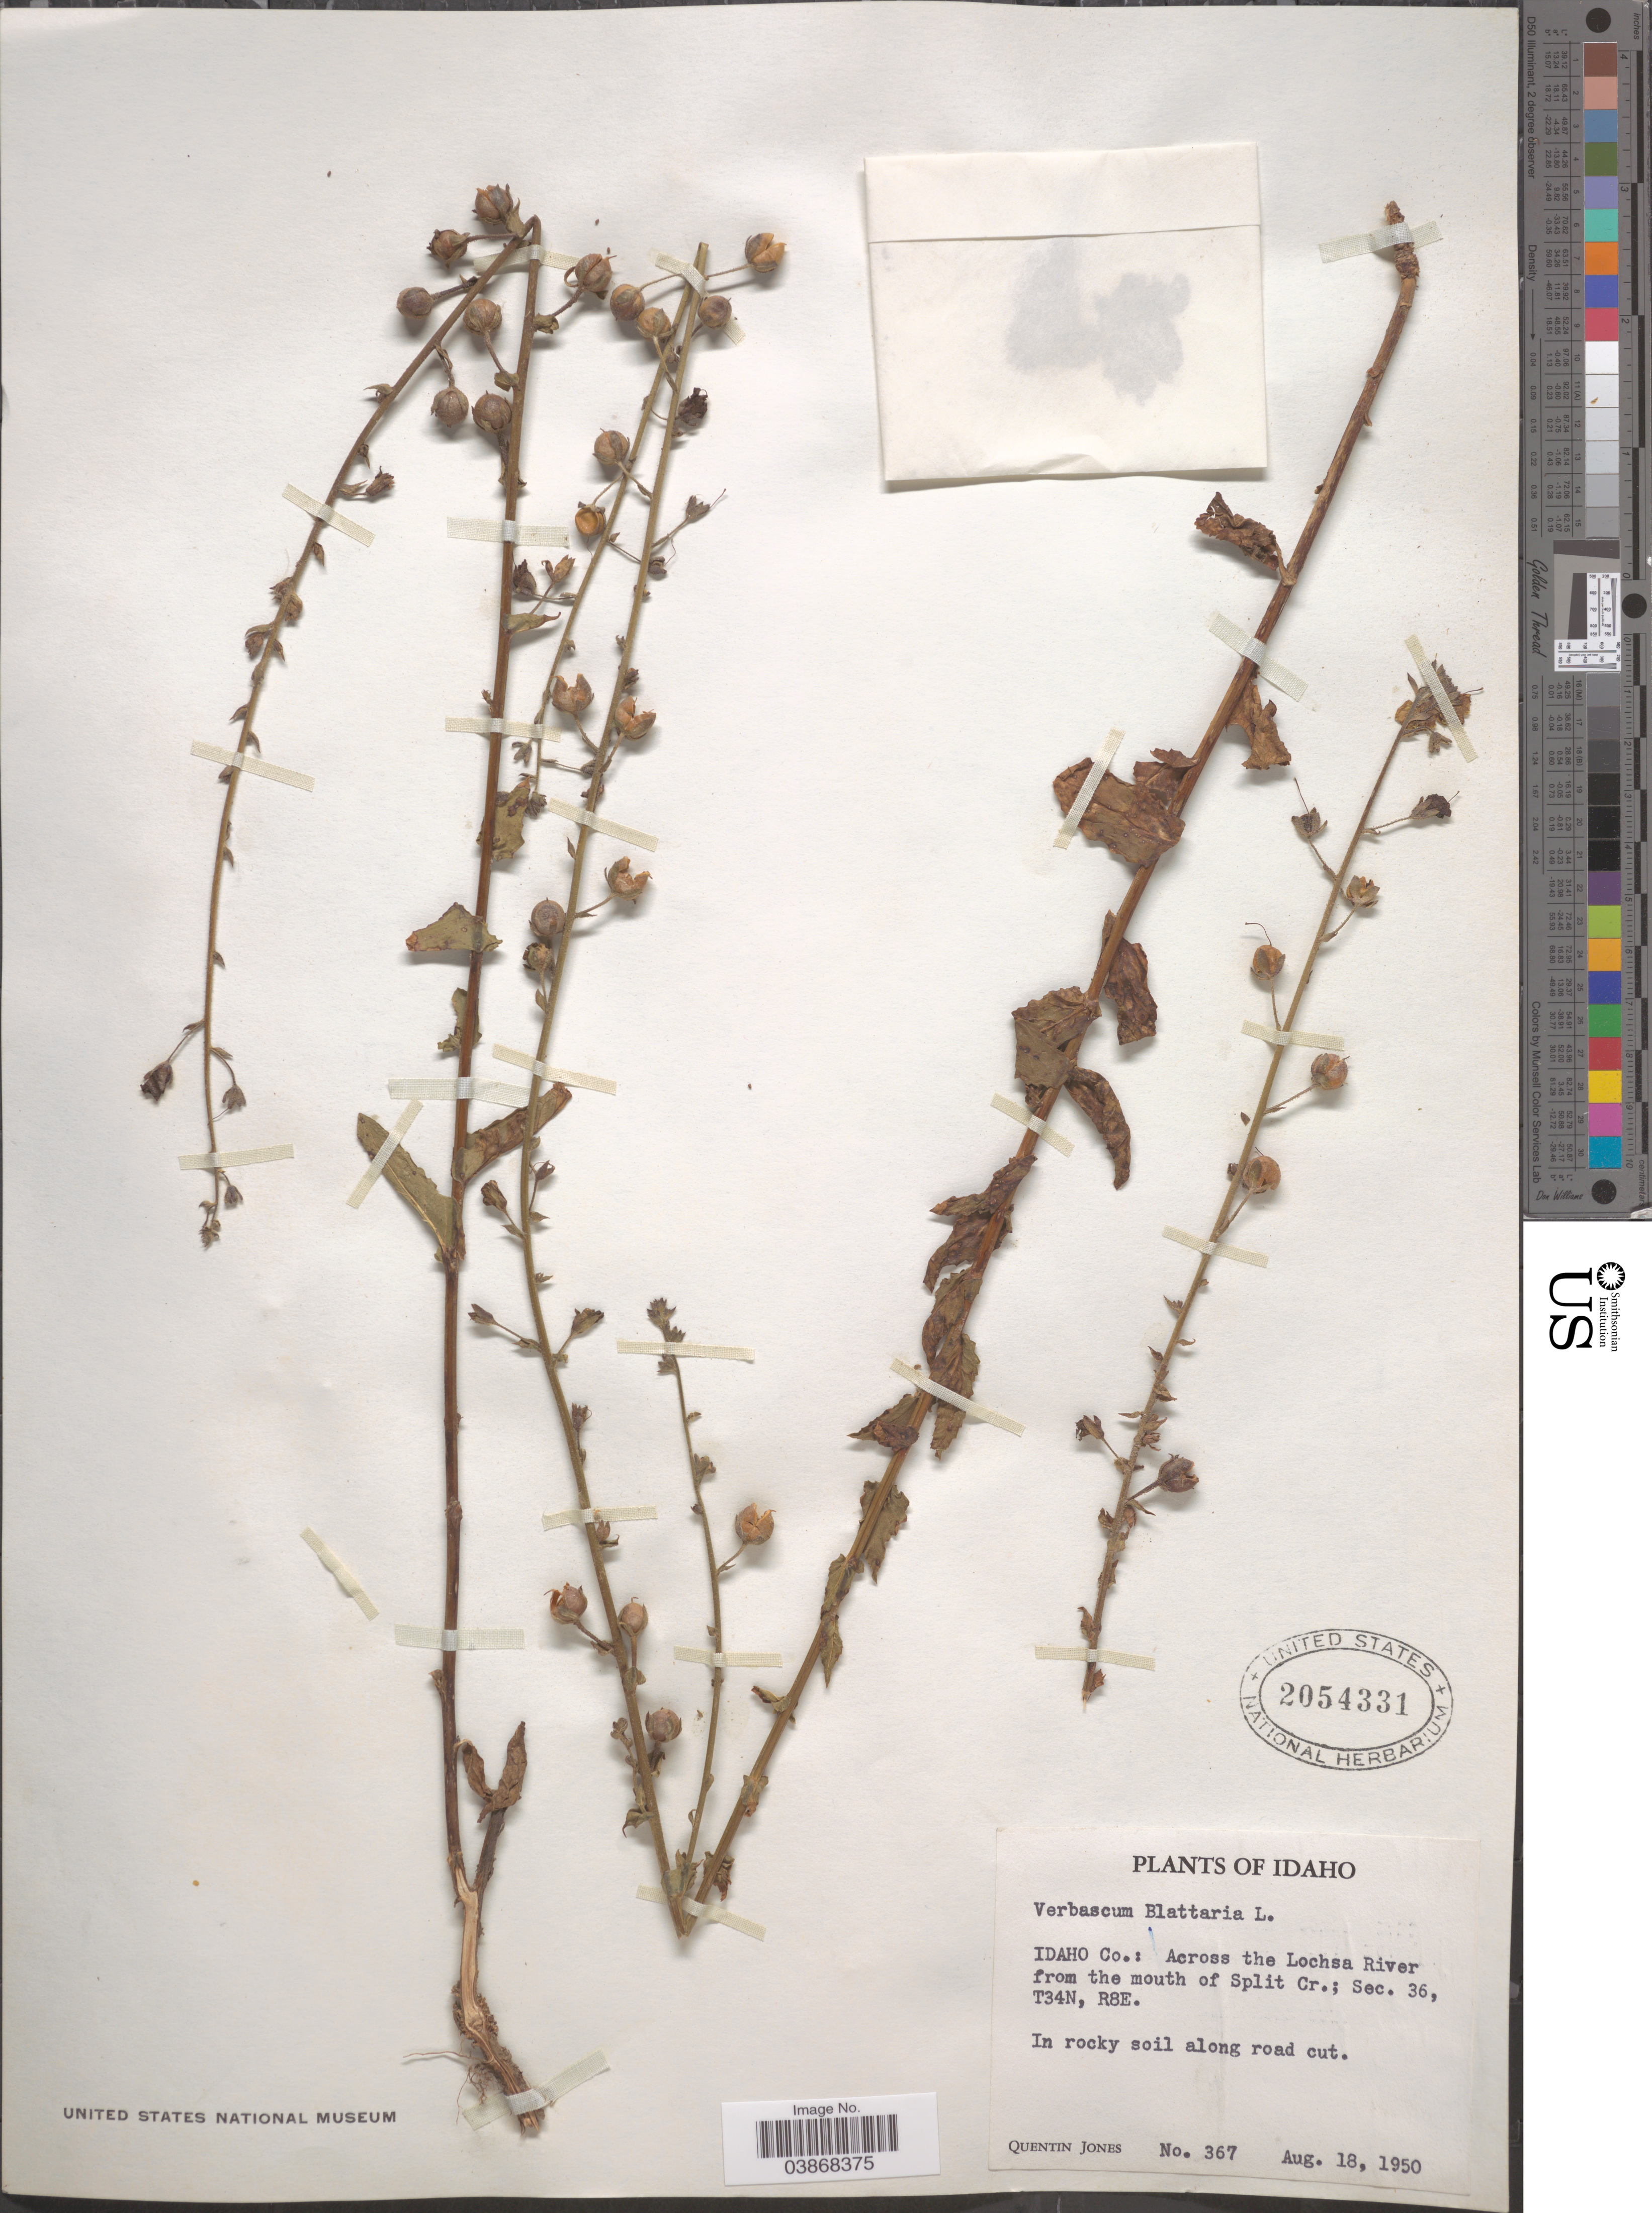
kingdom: Plantae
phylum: Tracheophyta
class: Magnoliopsida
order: Lamiales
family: Scrophulariaceae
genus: Verbascum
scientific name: Verbascum blattaria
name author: L.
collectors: Q. Jones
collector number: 367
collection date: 1950-08-18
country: United States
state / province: Idaho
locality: Idaho Co.: Across the Lochsa River from the mouth of Split Cr.; Sec. 36, T34N, R8E.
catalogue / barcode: US 2054331